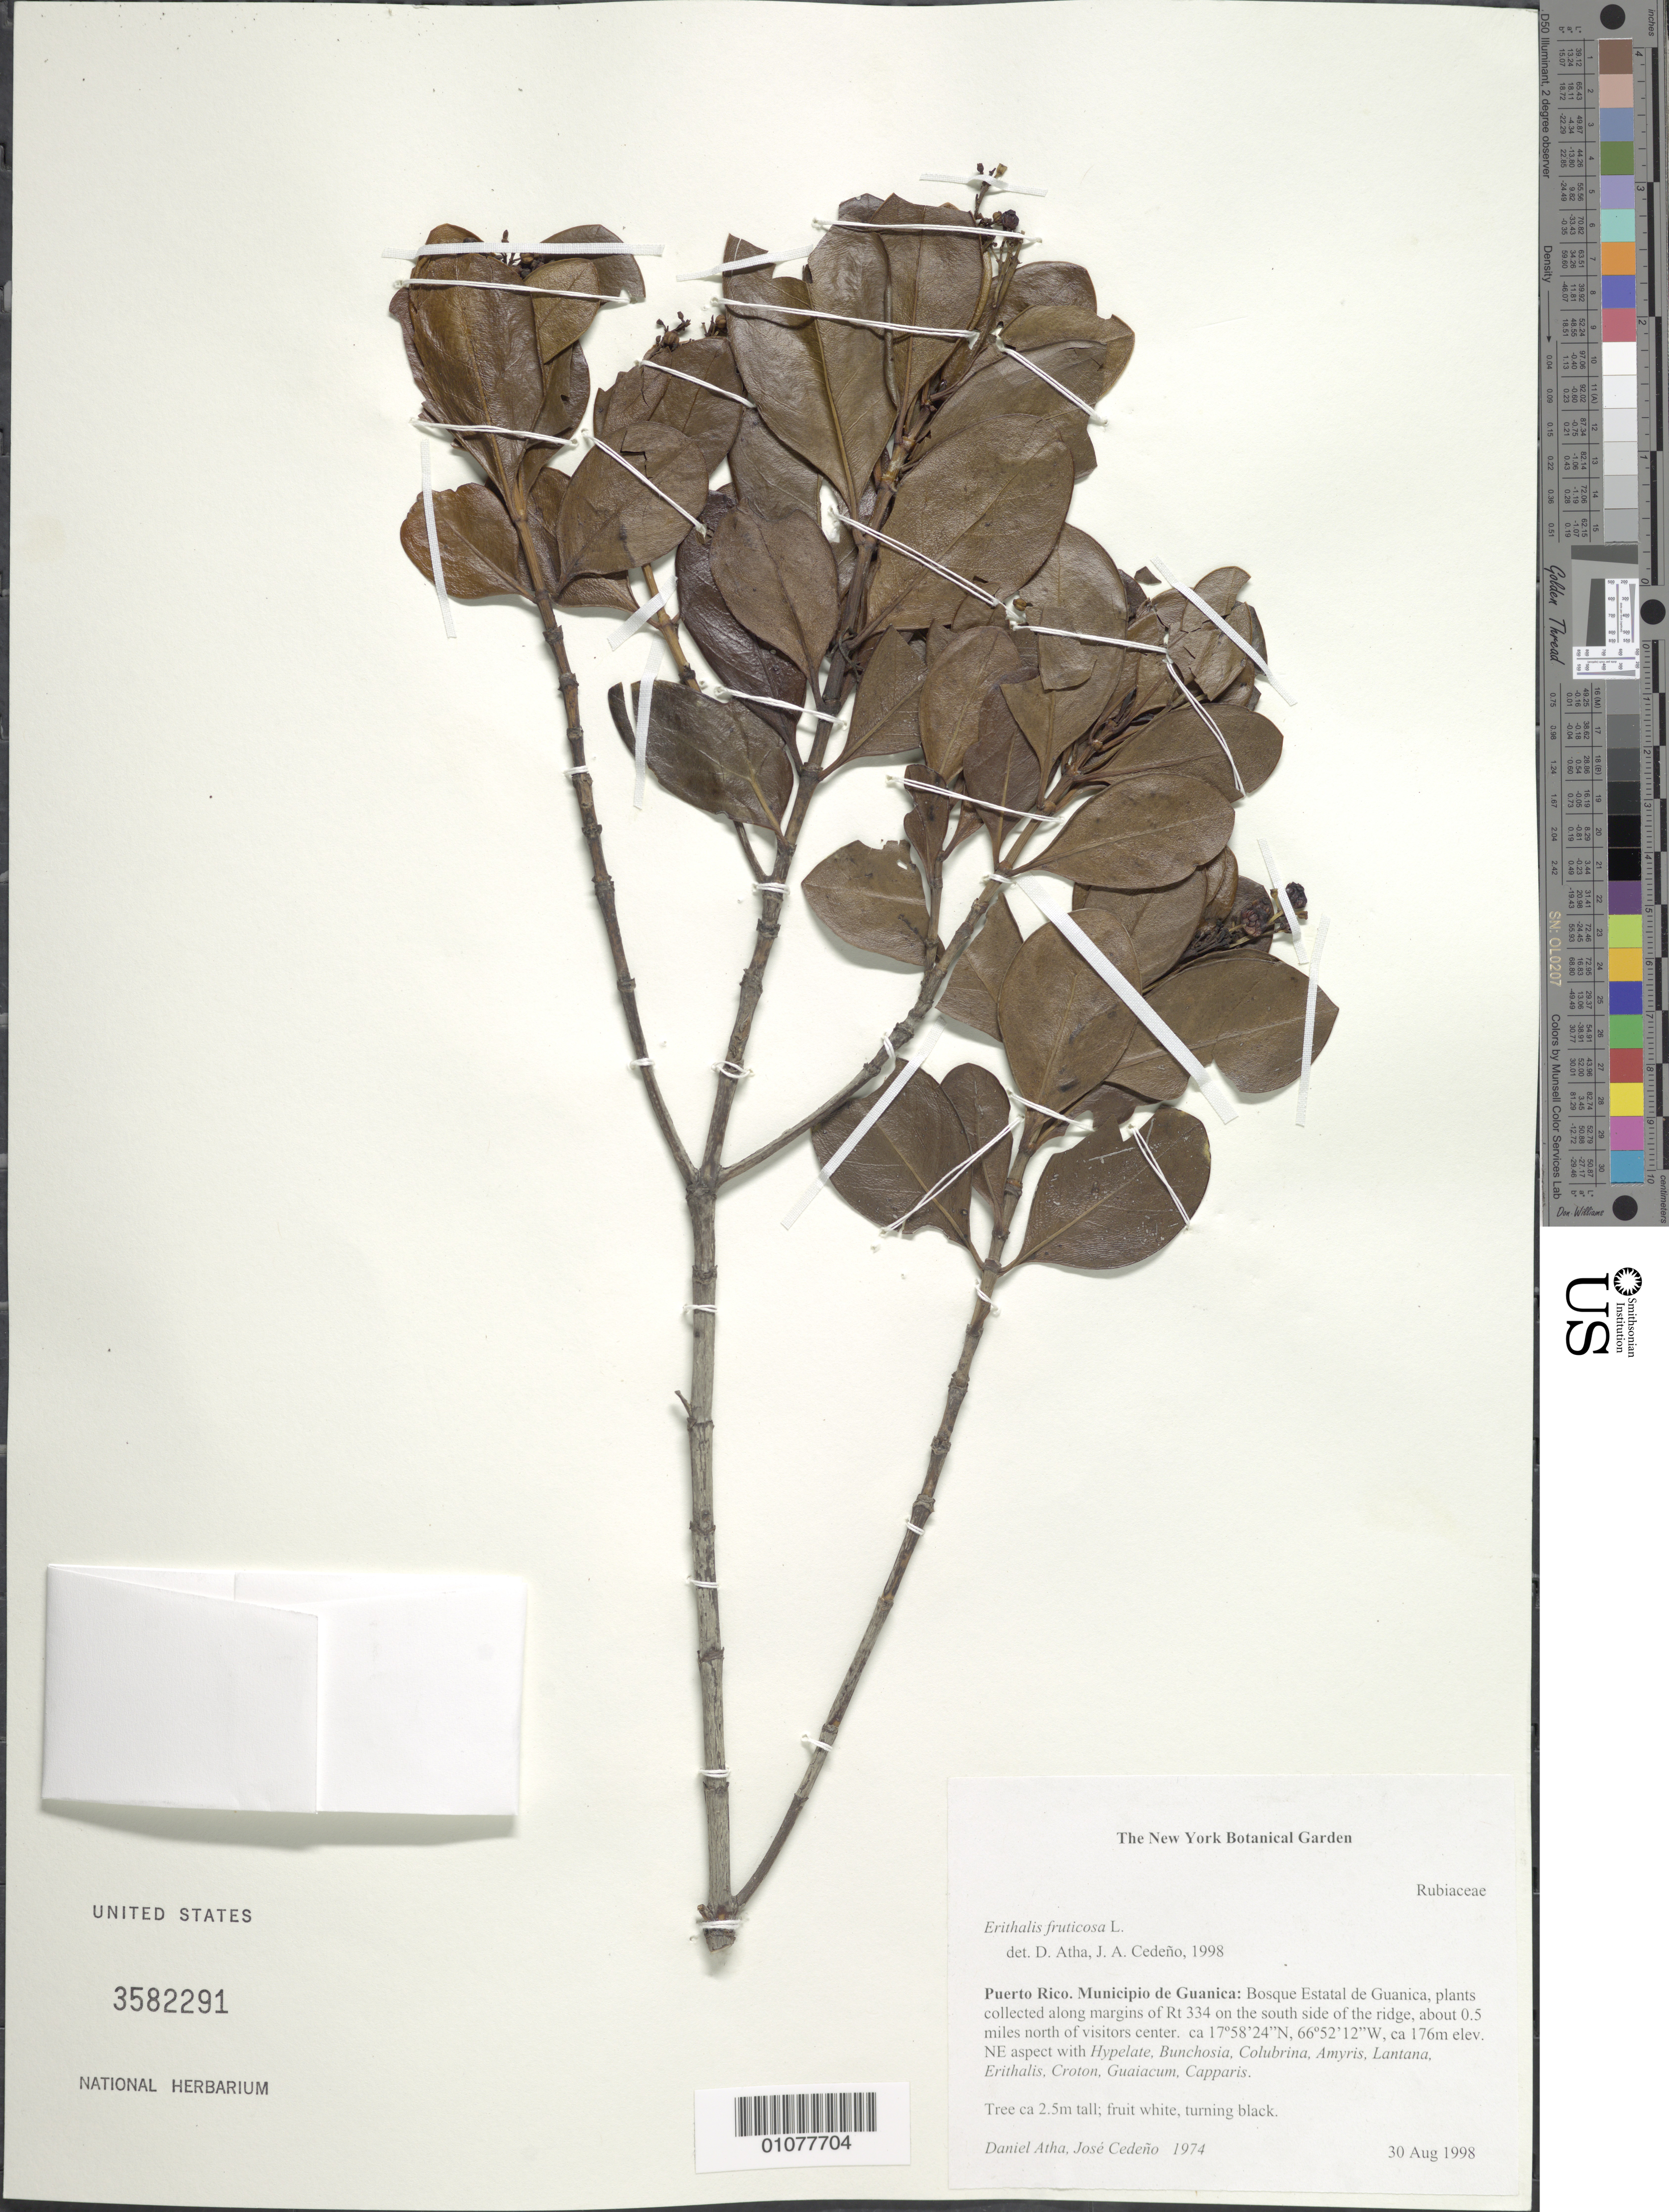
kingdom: Plantae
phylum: Tracheophyta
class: Magnoliopsida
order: Gentianales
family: Rubiaceae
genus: Erithalis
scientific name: Erithalis fruticosa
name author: L.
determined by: Atha, D.; Cedeño, J.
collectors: D. Atha & J. A. Cedeño M.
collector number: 1974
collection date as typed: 30 Aug 1998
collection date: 1998-08-30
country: Puerto Rico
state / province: Guanica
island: Puerto Rico I.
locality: Municipio Guanica; Bosque Estatal de Guanica, plants collected along margins of Rt. 334 on the south side of the ridge, about 0.5 mi. N of visitors center.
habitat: NE aspect with Hypelate, Bunchosia, Colubrina, Amyris, Lantana, Erithalis, Croton, Guaiacum, and Capparis.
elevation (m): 176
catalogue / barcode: US 3582291